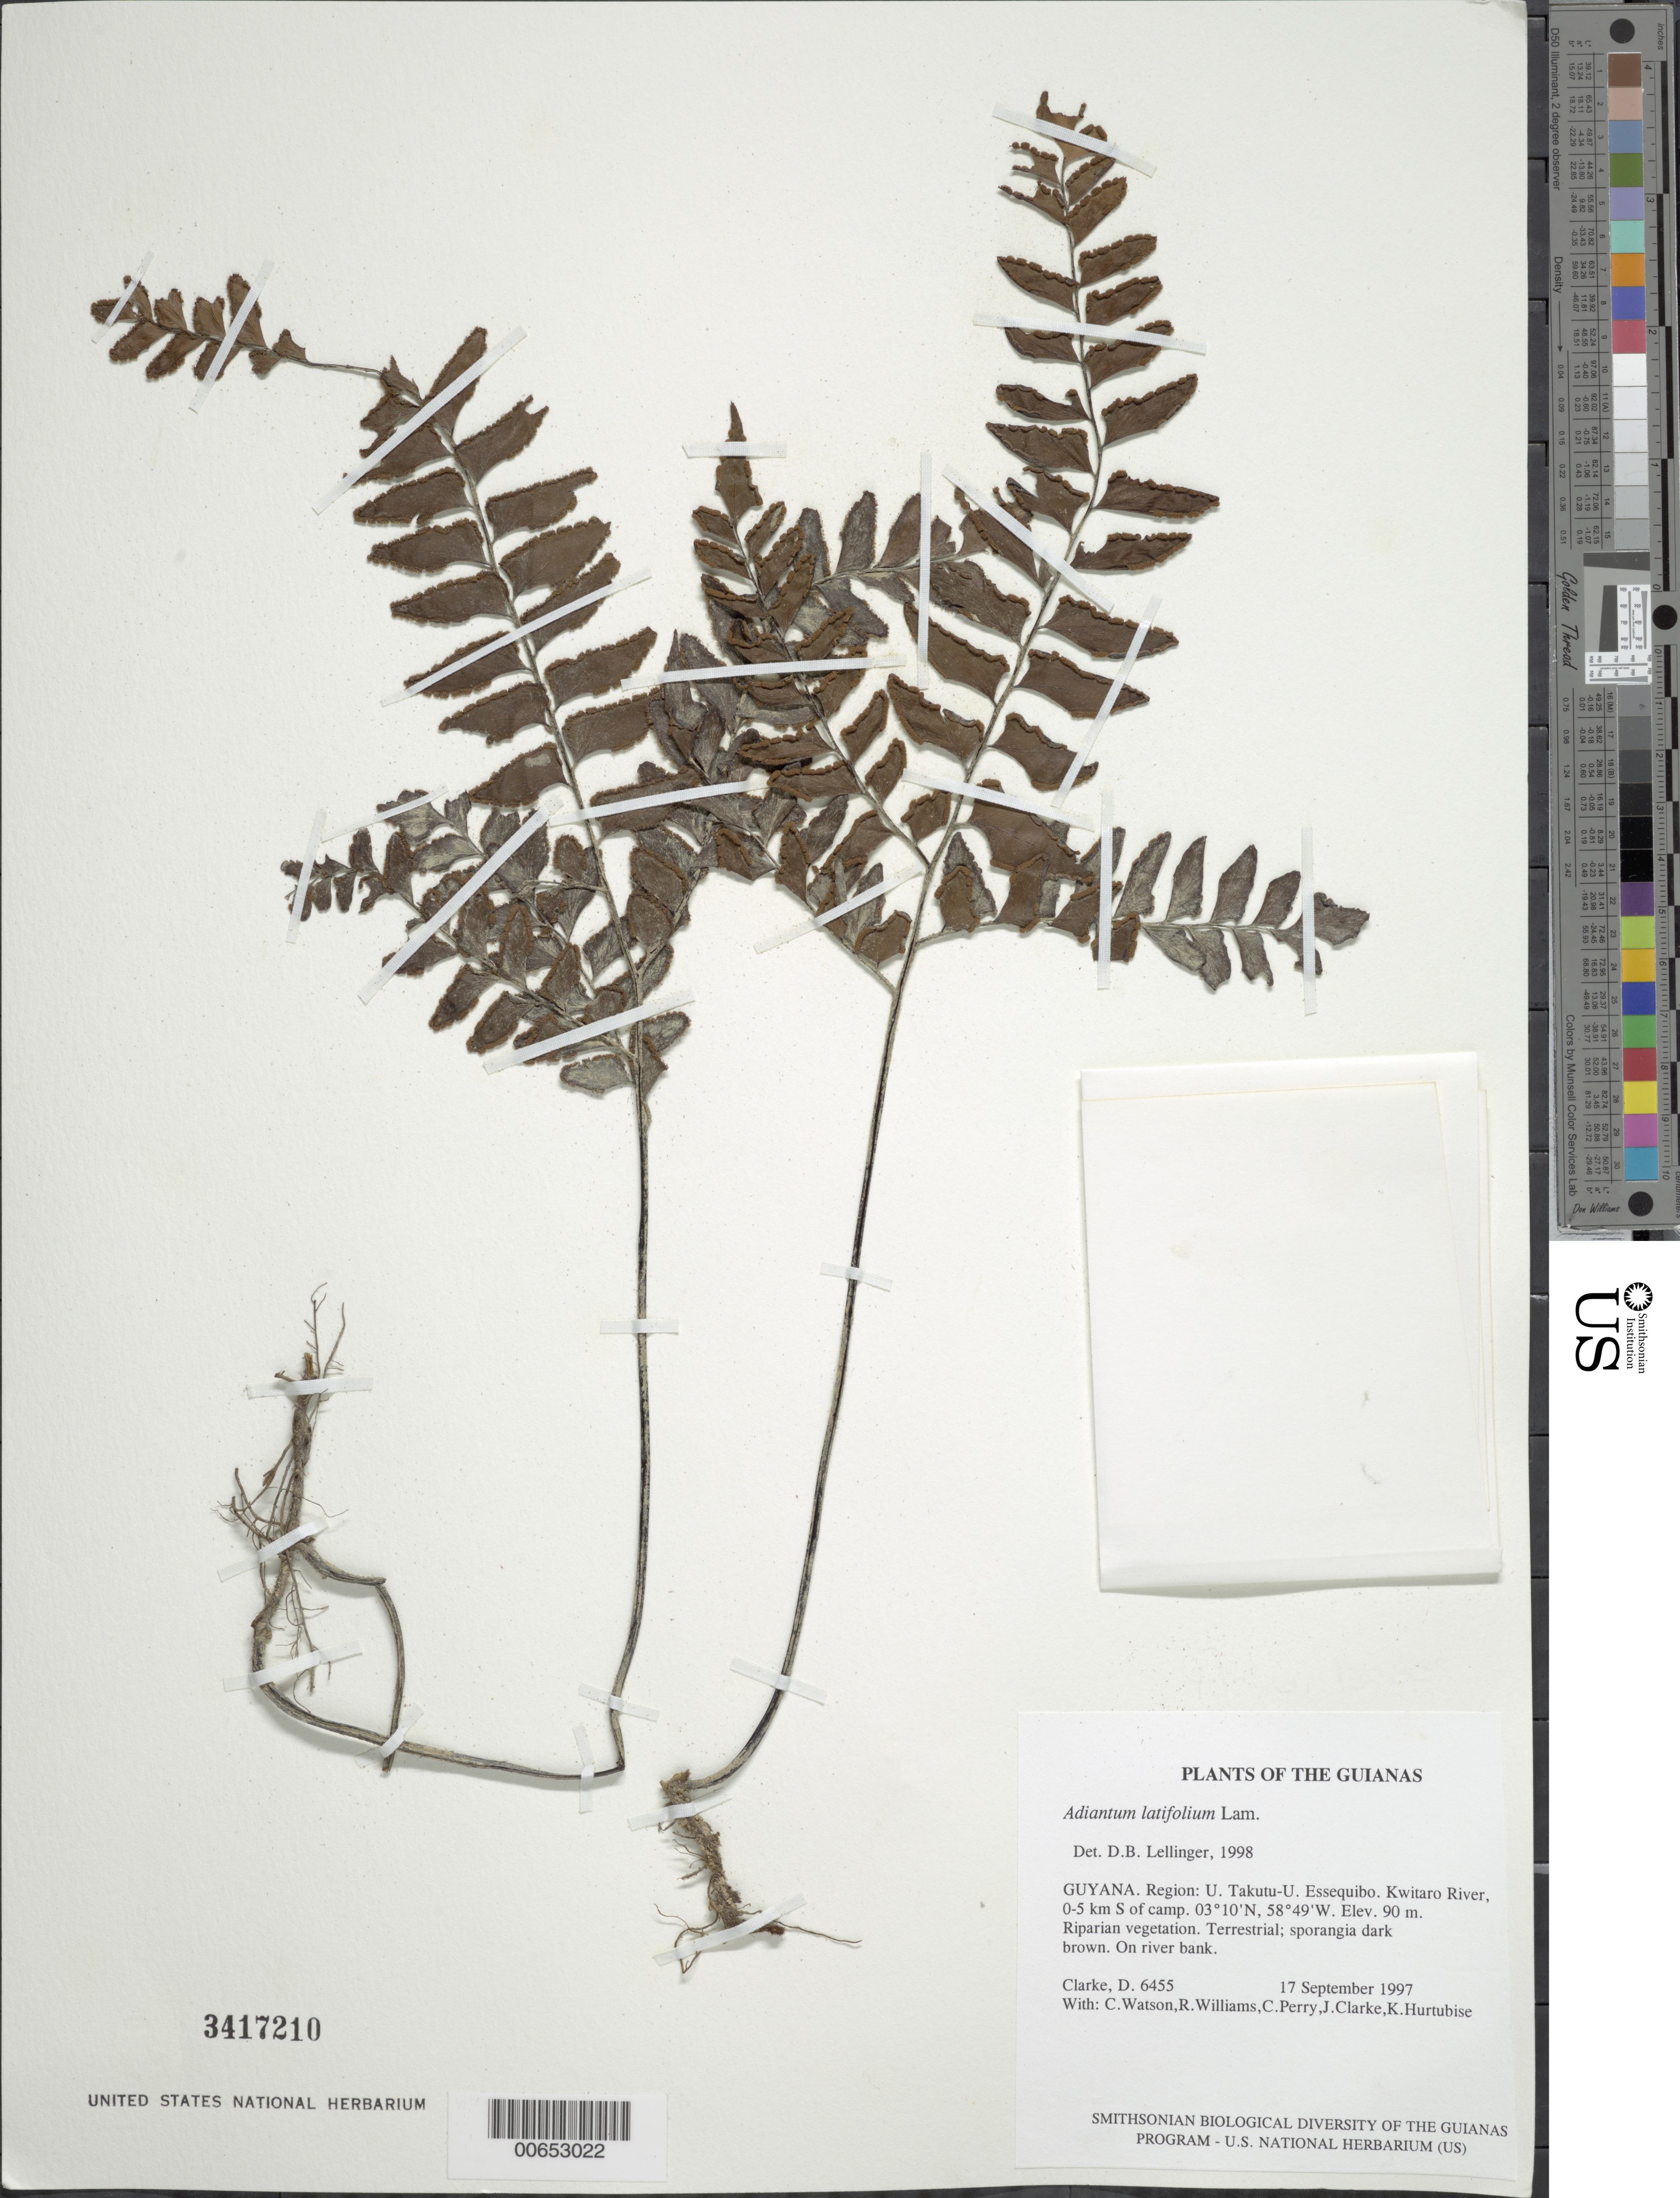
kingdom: Plantae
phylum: Tracheophyta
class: Polypodiopsida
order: Polypodiales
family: Pteridaceae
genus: Adiantum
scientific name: Adiantum latifolium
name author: Lam.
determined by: Lellinger, David B., (BOT), Smithsonian Institution - National Museum of Natural History (UNITED STATES)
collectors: H. D. Clarke, C. Watson, R. Williams, C. Perry, J. Clarke & K. Hurtubise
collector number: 6455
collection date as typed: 17 September 1997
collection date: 1997-09-17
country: Guyana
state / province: U. Takutu-U. Essequibo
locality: Kwitaro River, 0-5 km S of camp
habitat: Riparian vegetation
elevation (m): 90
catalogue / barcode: US 3417210